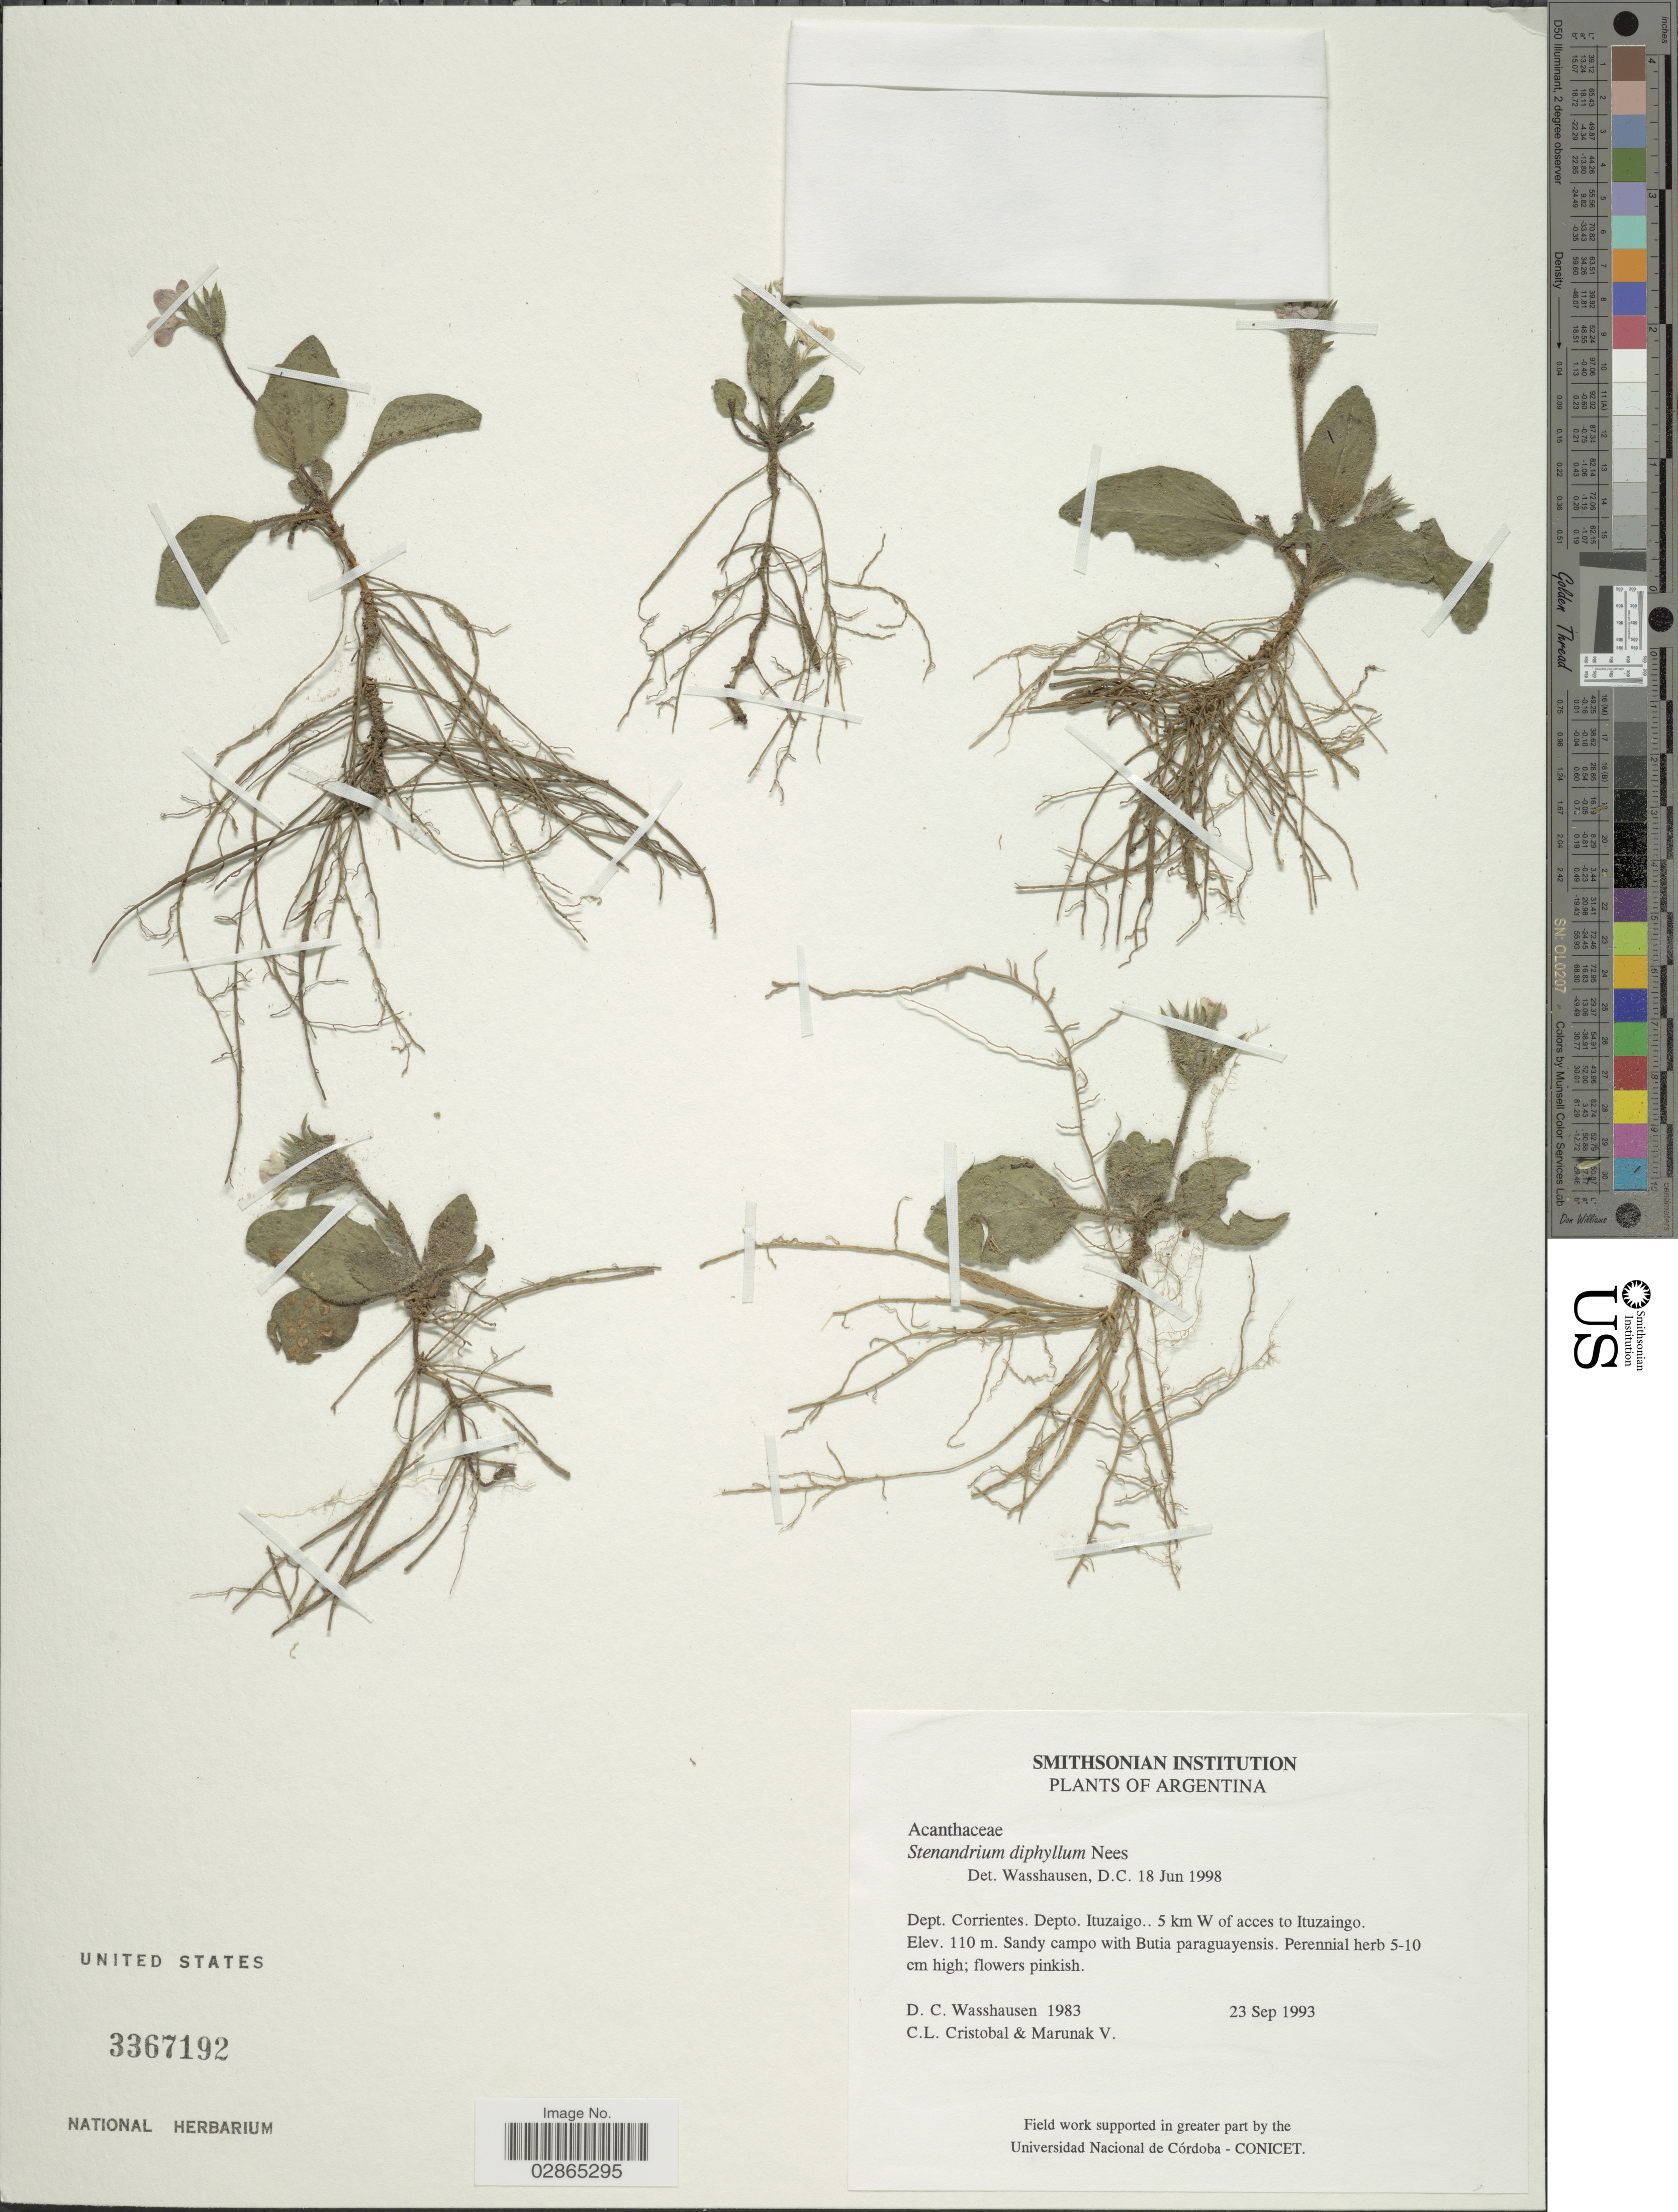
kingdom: Plantae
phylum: Tracheophyta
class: Magnoliopsida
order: Lamiales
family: Acanthaceae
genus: Stenandrium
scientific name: Stenandrium dulce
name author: (Cav.) Nees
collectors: D. C. Wasshausen, C. Cristobal & V. Marunak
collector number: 1983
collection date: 1993-09-23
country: Argentina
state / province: Corrientes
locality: Dept. Corrientes. Depto. Intuzaigo.. 5 km W of acces to Ituzaingo.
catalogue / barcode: US 3367192